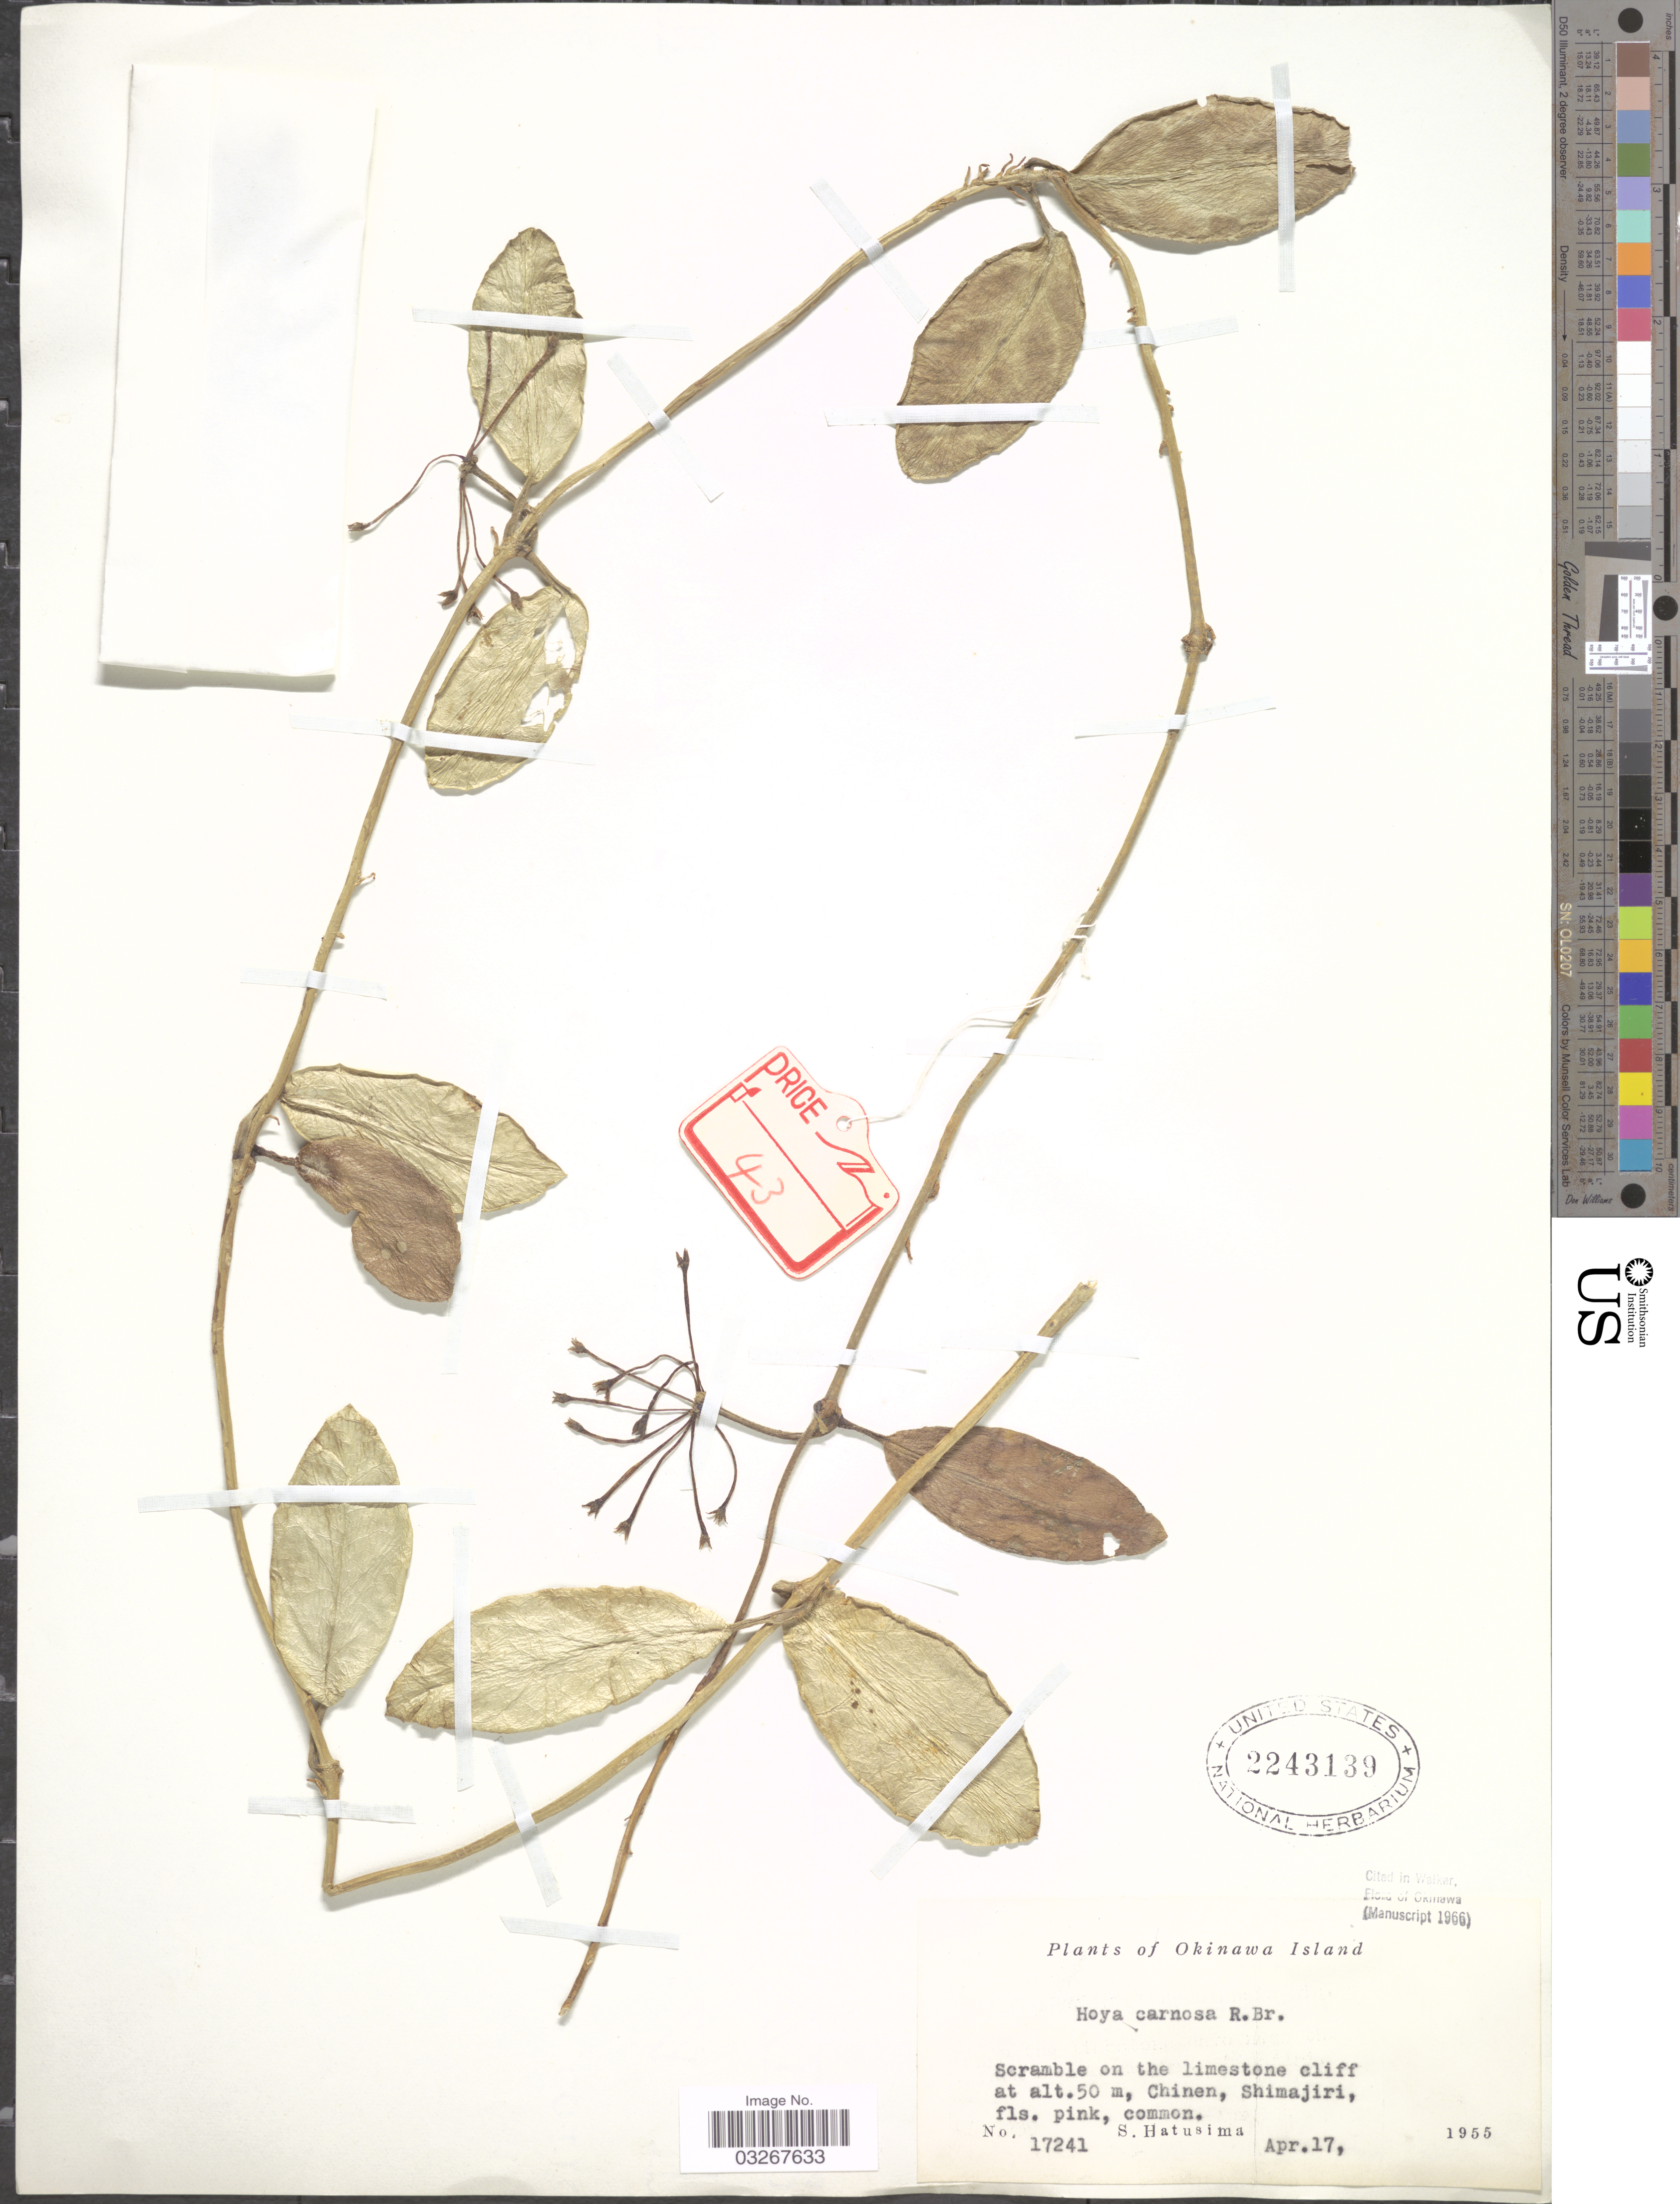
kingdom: Plantae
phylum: Tracheophyta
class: Magnoliopsida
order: Gentianales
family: Apocynaceae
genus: Hoya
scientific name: Hoya carnosa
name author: (L. f.) R. Br.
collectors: S. Hatusima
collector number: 17241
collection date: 1955-04-17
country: Japan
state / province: Okinawa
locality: Okinawa Island, Chinen, Shimajiri.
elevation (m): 50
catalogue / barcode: US 2243139